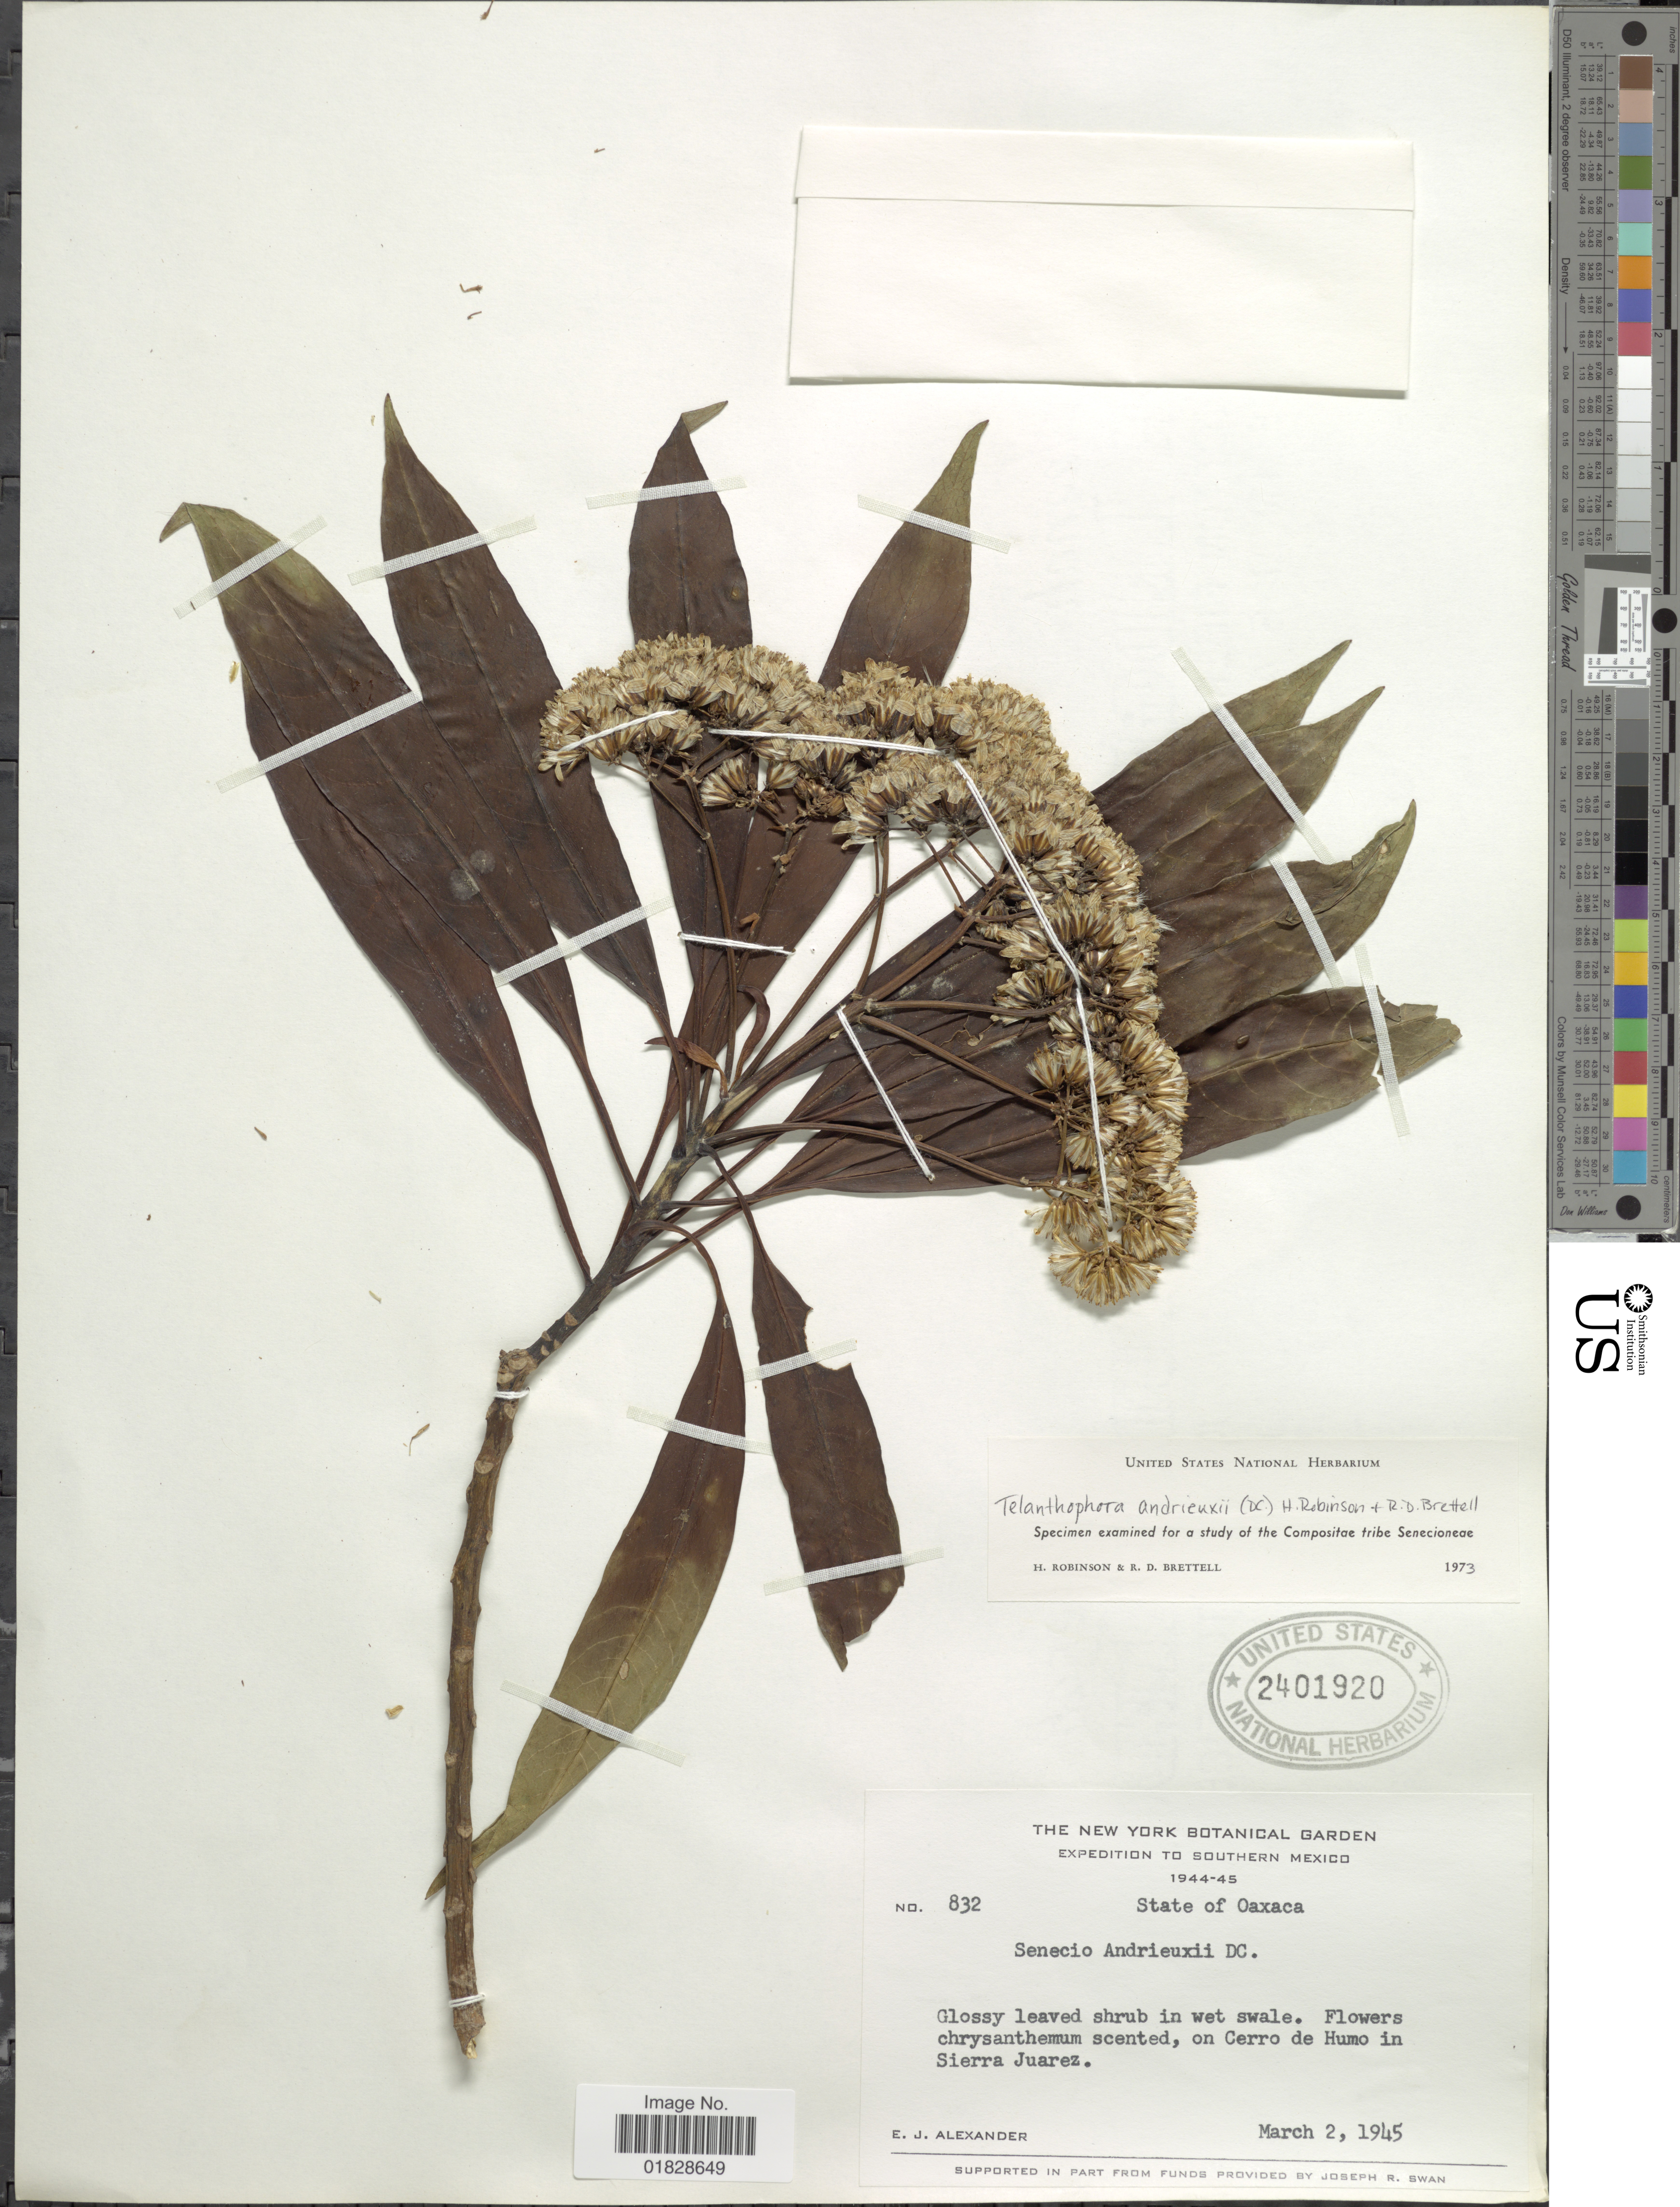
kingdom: Plantae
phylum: Tracheophyta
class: Magnoliopsida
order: Asterales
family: Asteraceae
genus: Telanthophora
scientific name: Telanthophora andrieuxii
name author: (DC.) H. Rob. & Brettell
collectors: E. J. Alexander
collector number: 832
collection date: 1945-03-02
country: Mexico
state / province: Oaxaca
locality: Southern Mexico. State of Oaxaca. On Cerro de Humo in Sierra Juarez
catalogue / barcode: US 2401920